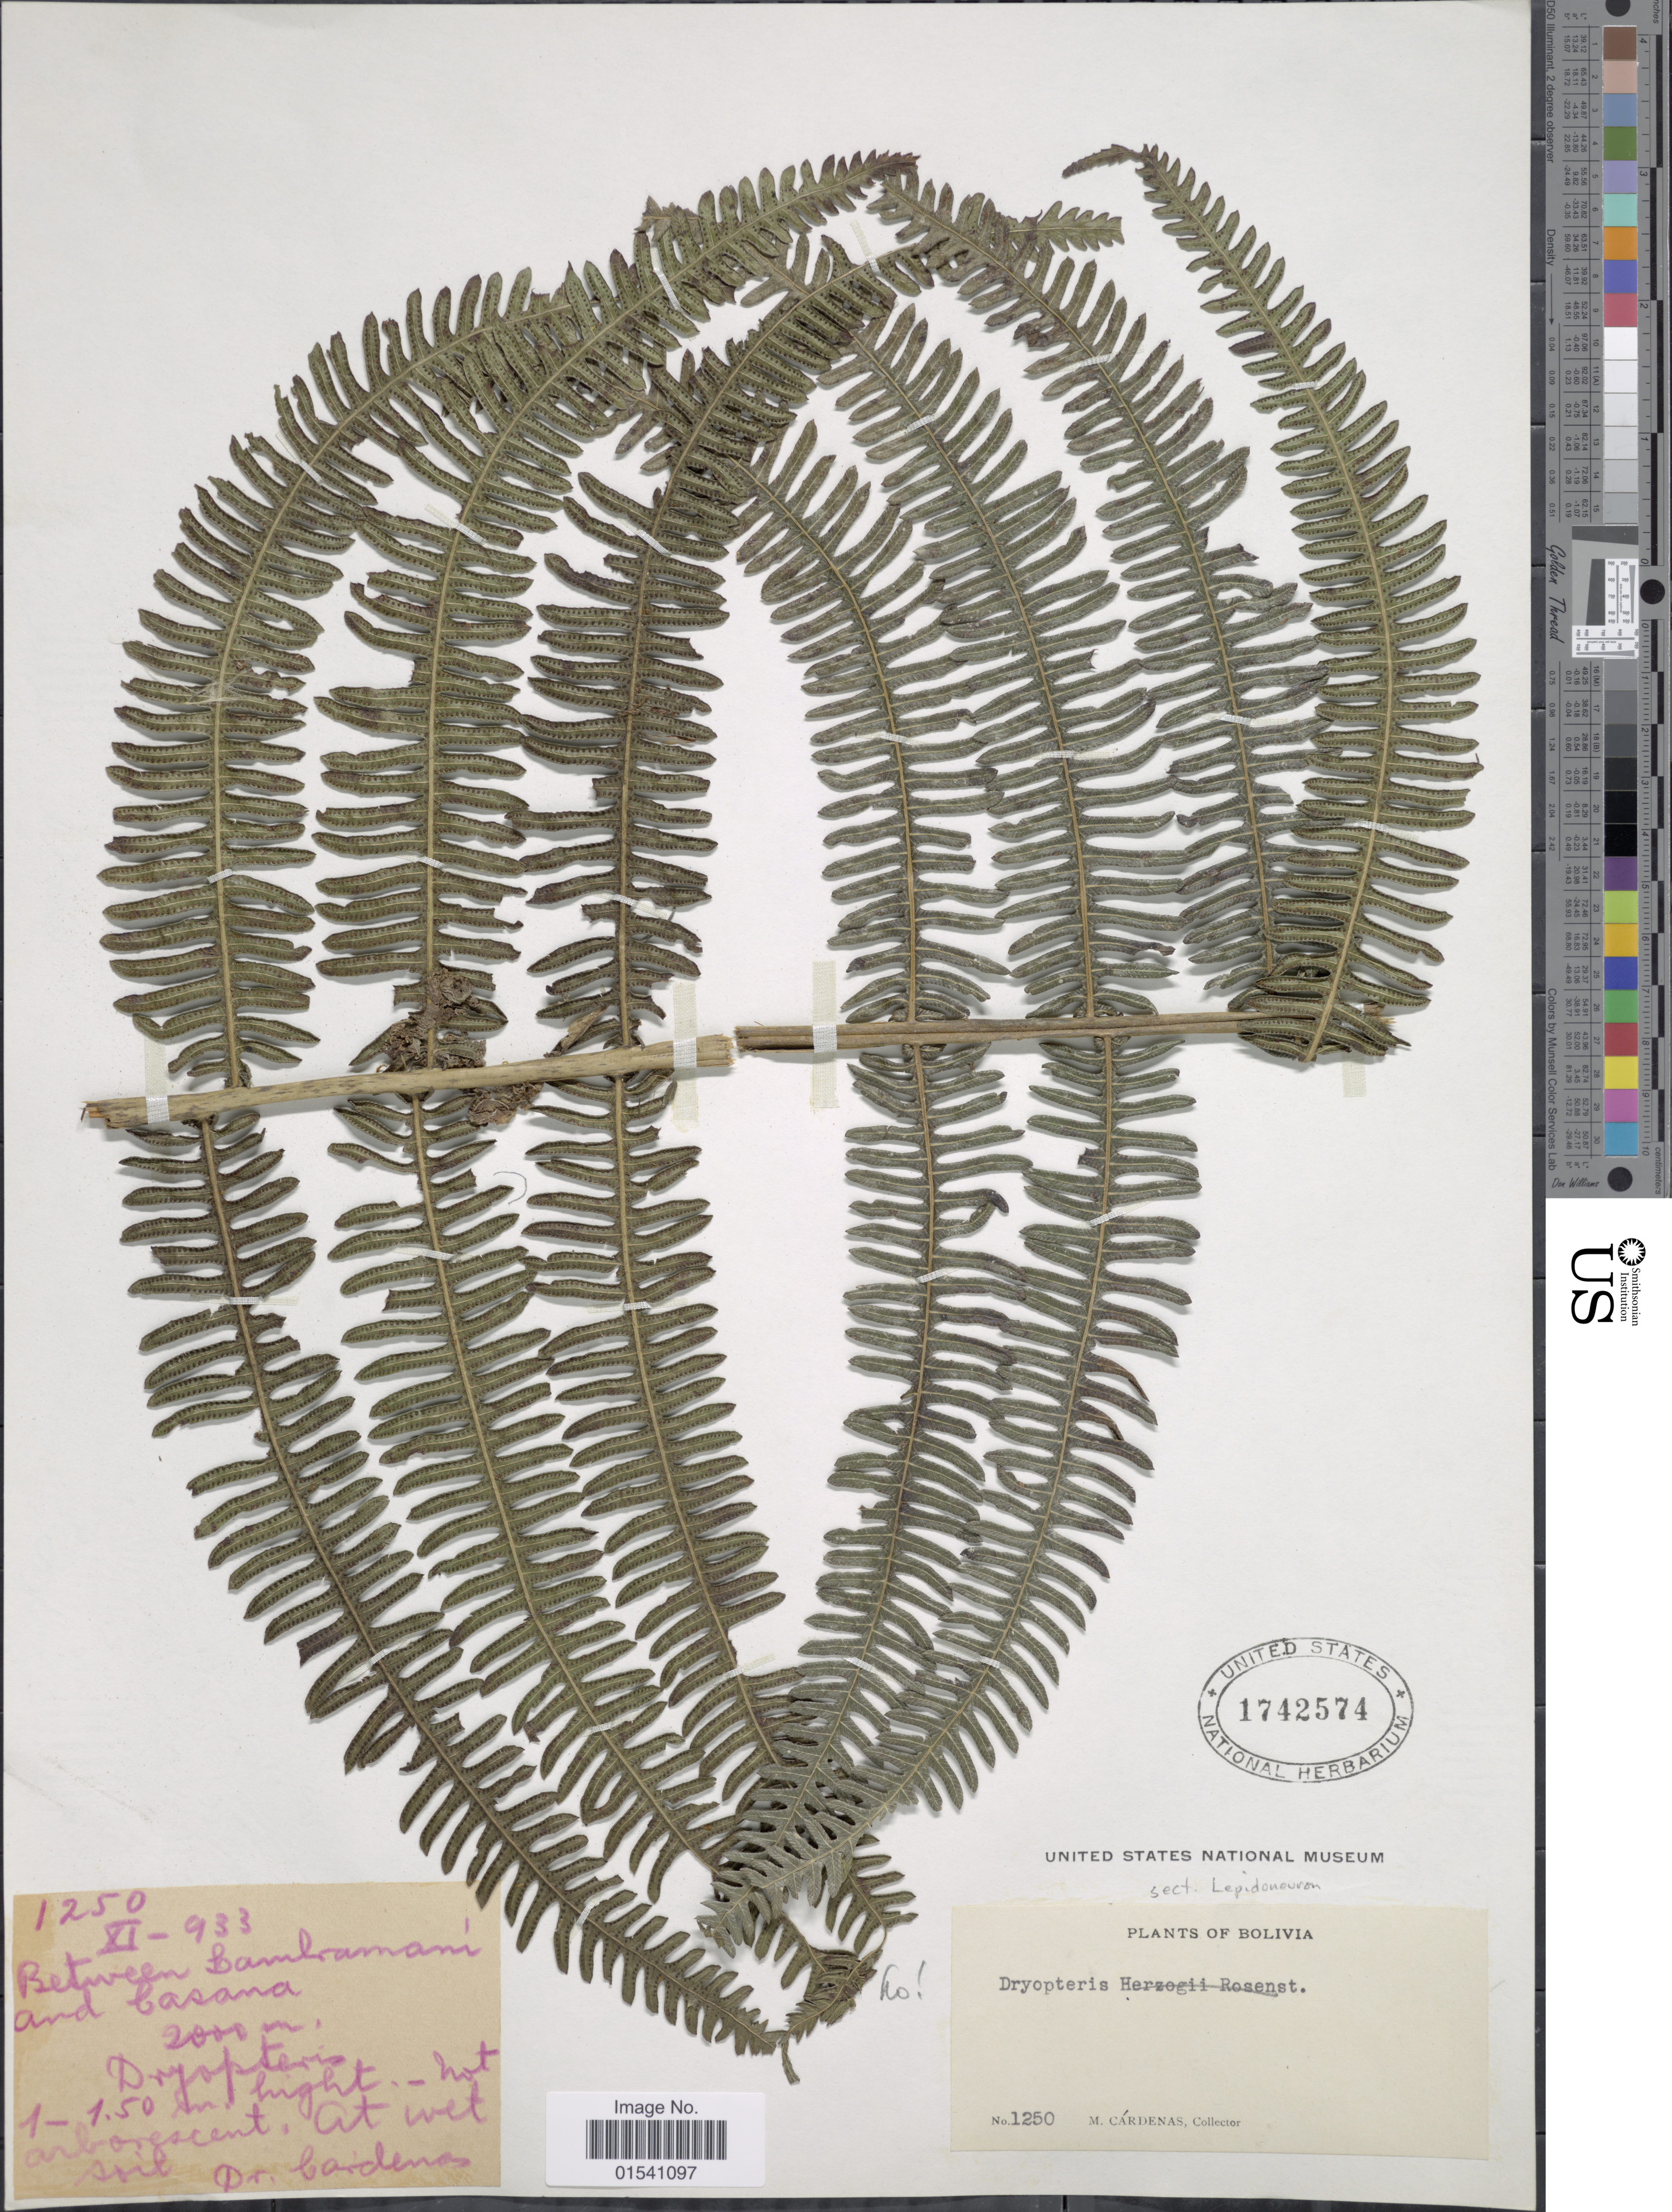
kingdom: Plantae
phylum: Tracheophyta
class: Polypodiopsida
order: Polypodiales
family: Thelypteridaceae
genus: Amauropelta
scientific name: Amauropelta sp.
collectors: M. Cárdenas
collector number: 1250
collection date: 1933-11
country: Bolivia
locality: Between Lambramani and Casana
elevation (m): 2000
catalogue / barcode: US 1742574